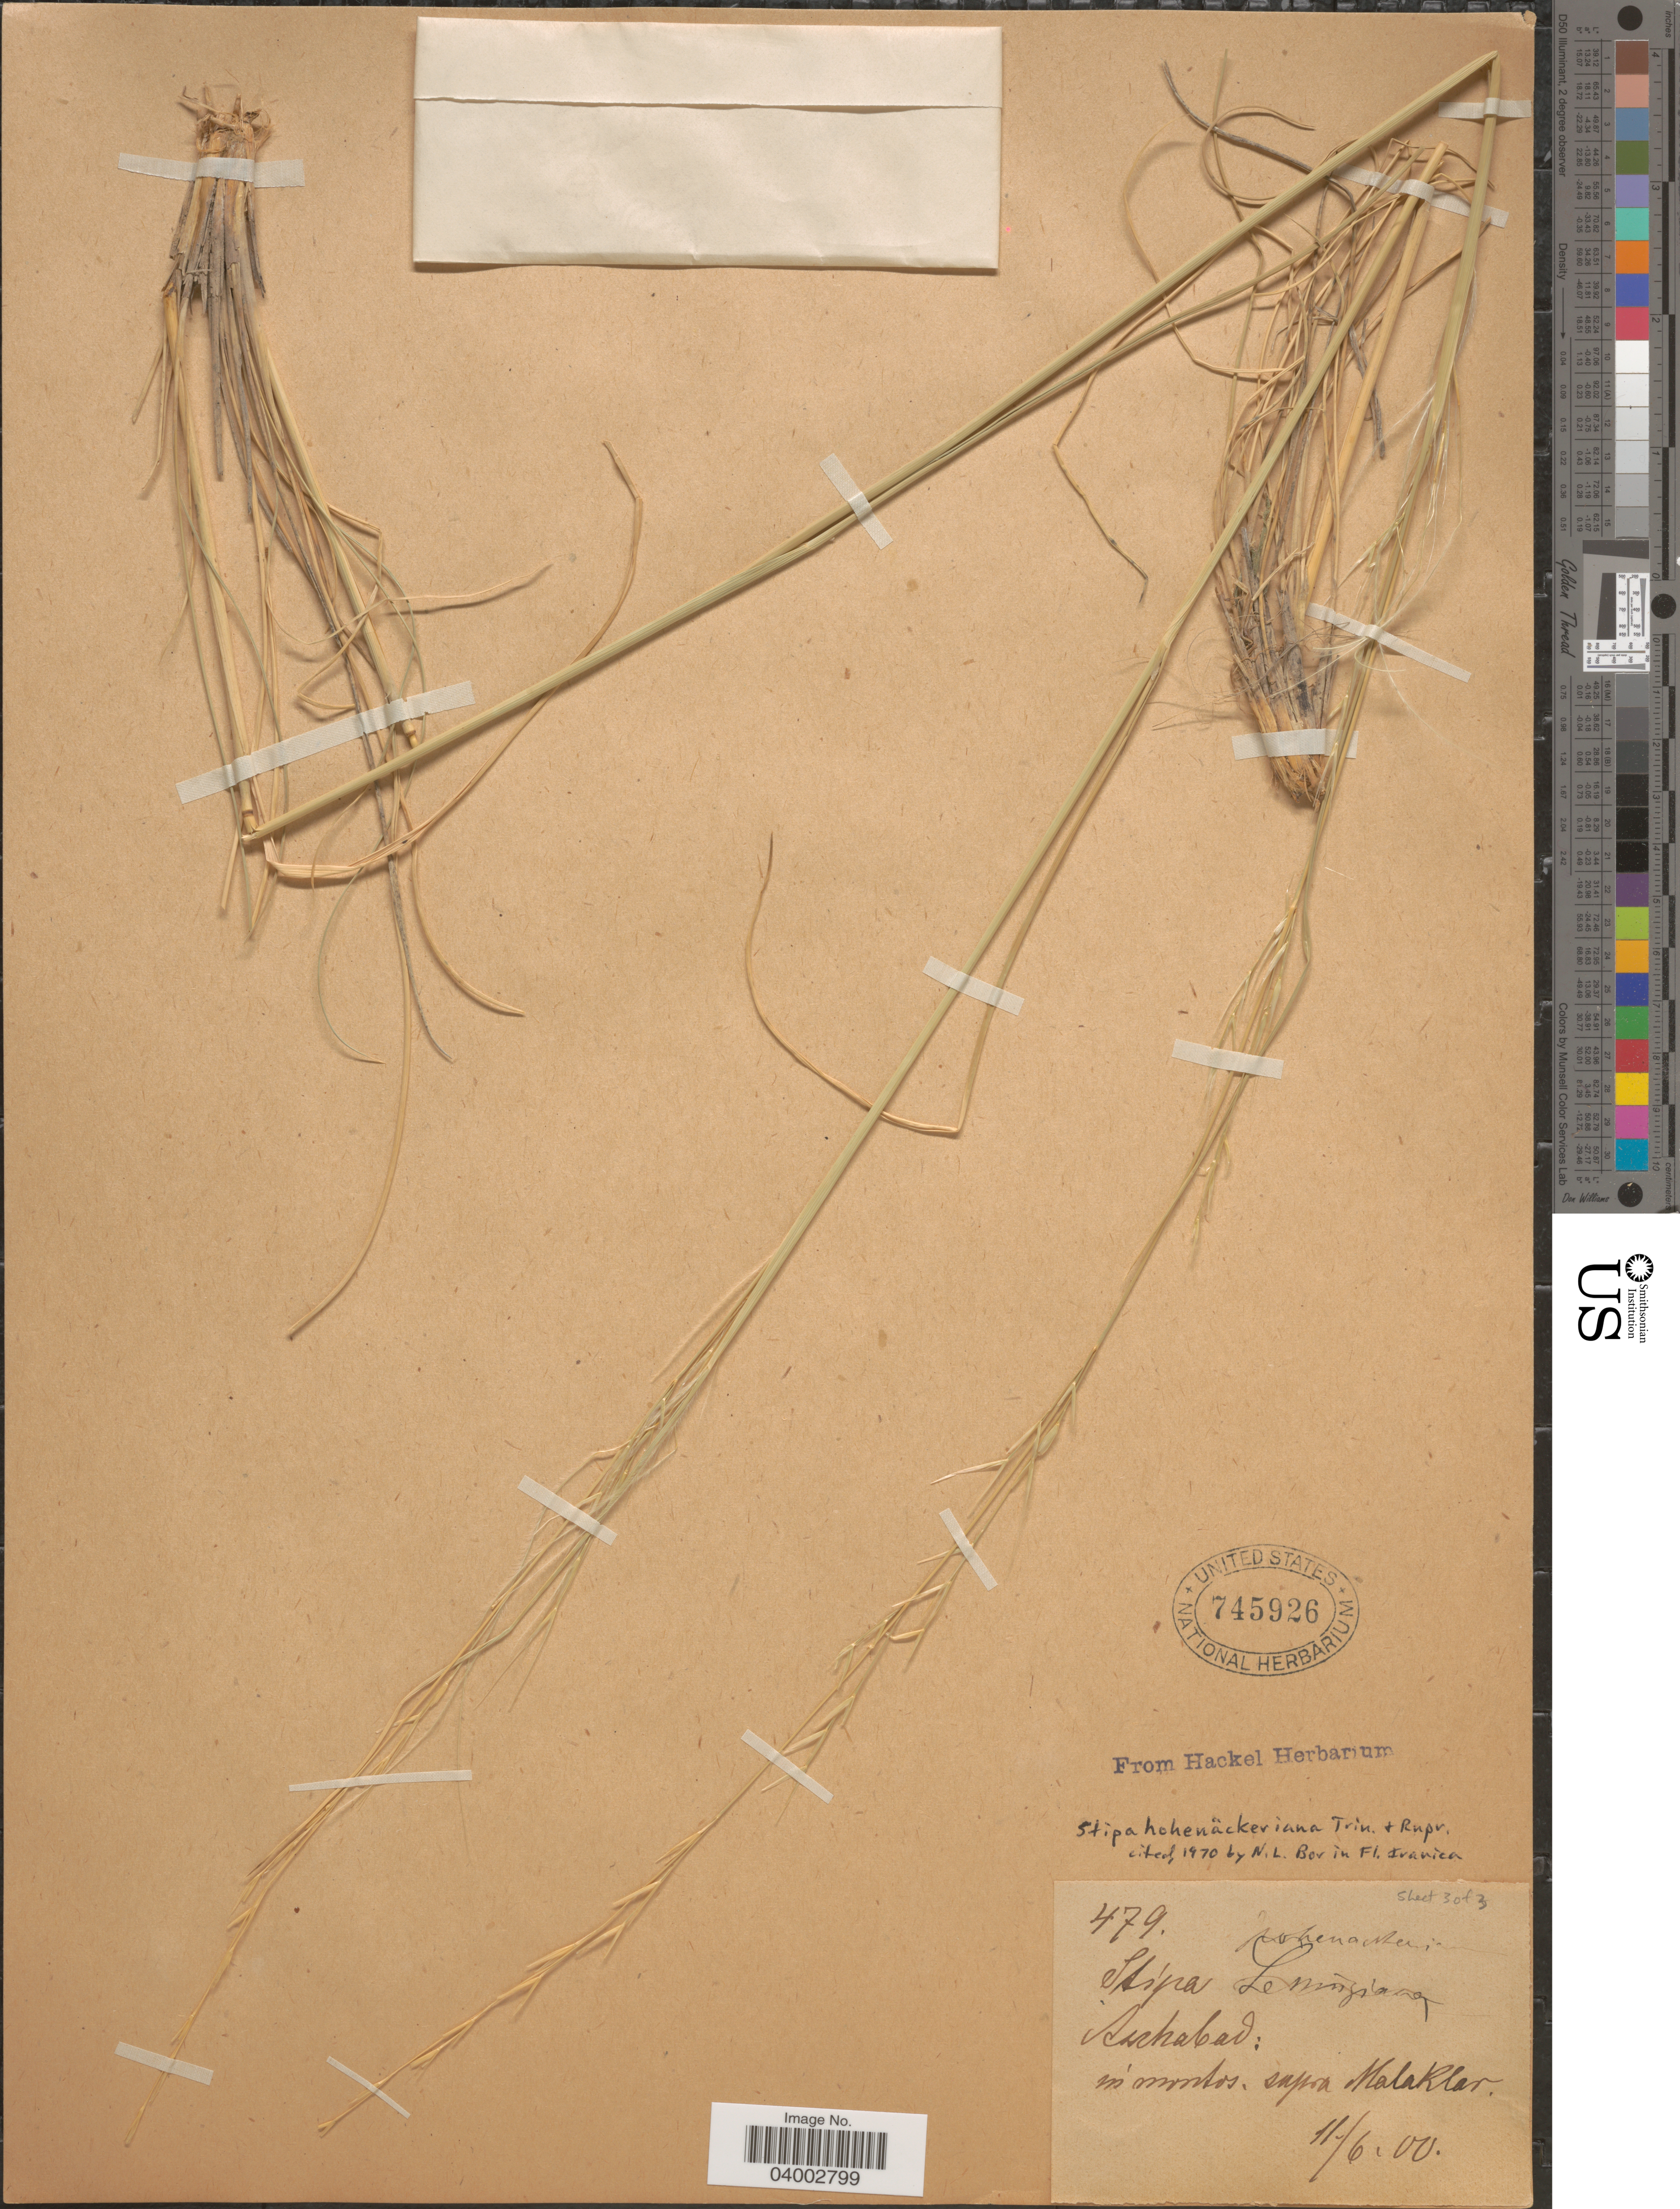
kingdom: Plantae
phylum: Tracheophyta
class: Liliopsida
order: Poales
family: Poaceae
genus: Stipa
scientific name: Stipa hohenackeriana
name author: Trin. & Rupr.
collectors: ex herb. E. Hackel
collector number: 479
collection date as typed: Transcribed d/m/y: 11/6/0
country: Turkmenistan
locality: Aschabad: in montos. supra Malaklar.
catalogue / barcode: US 745926